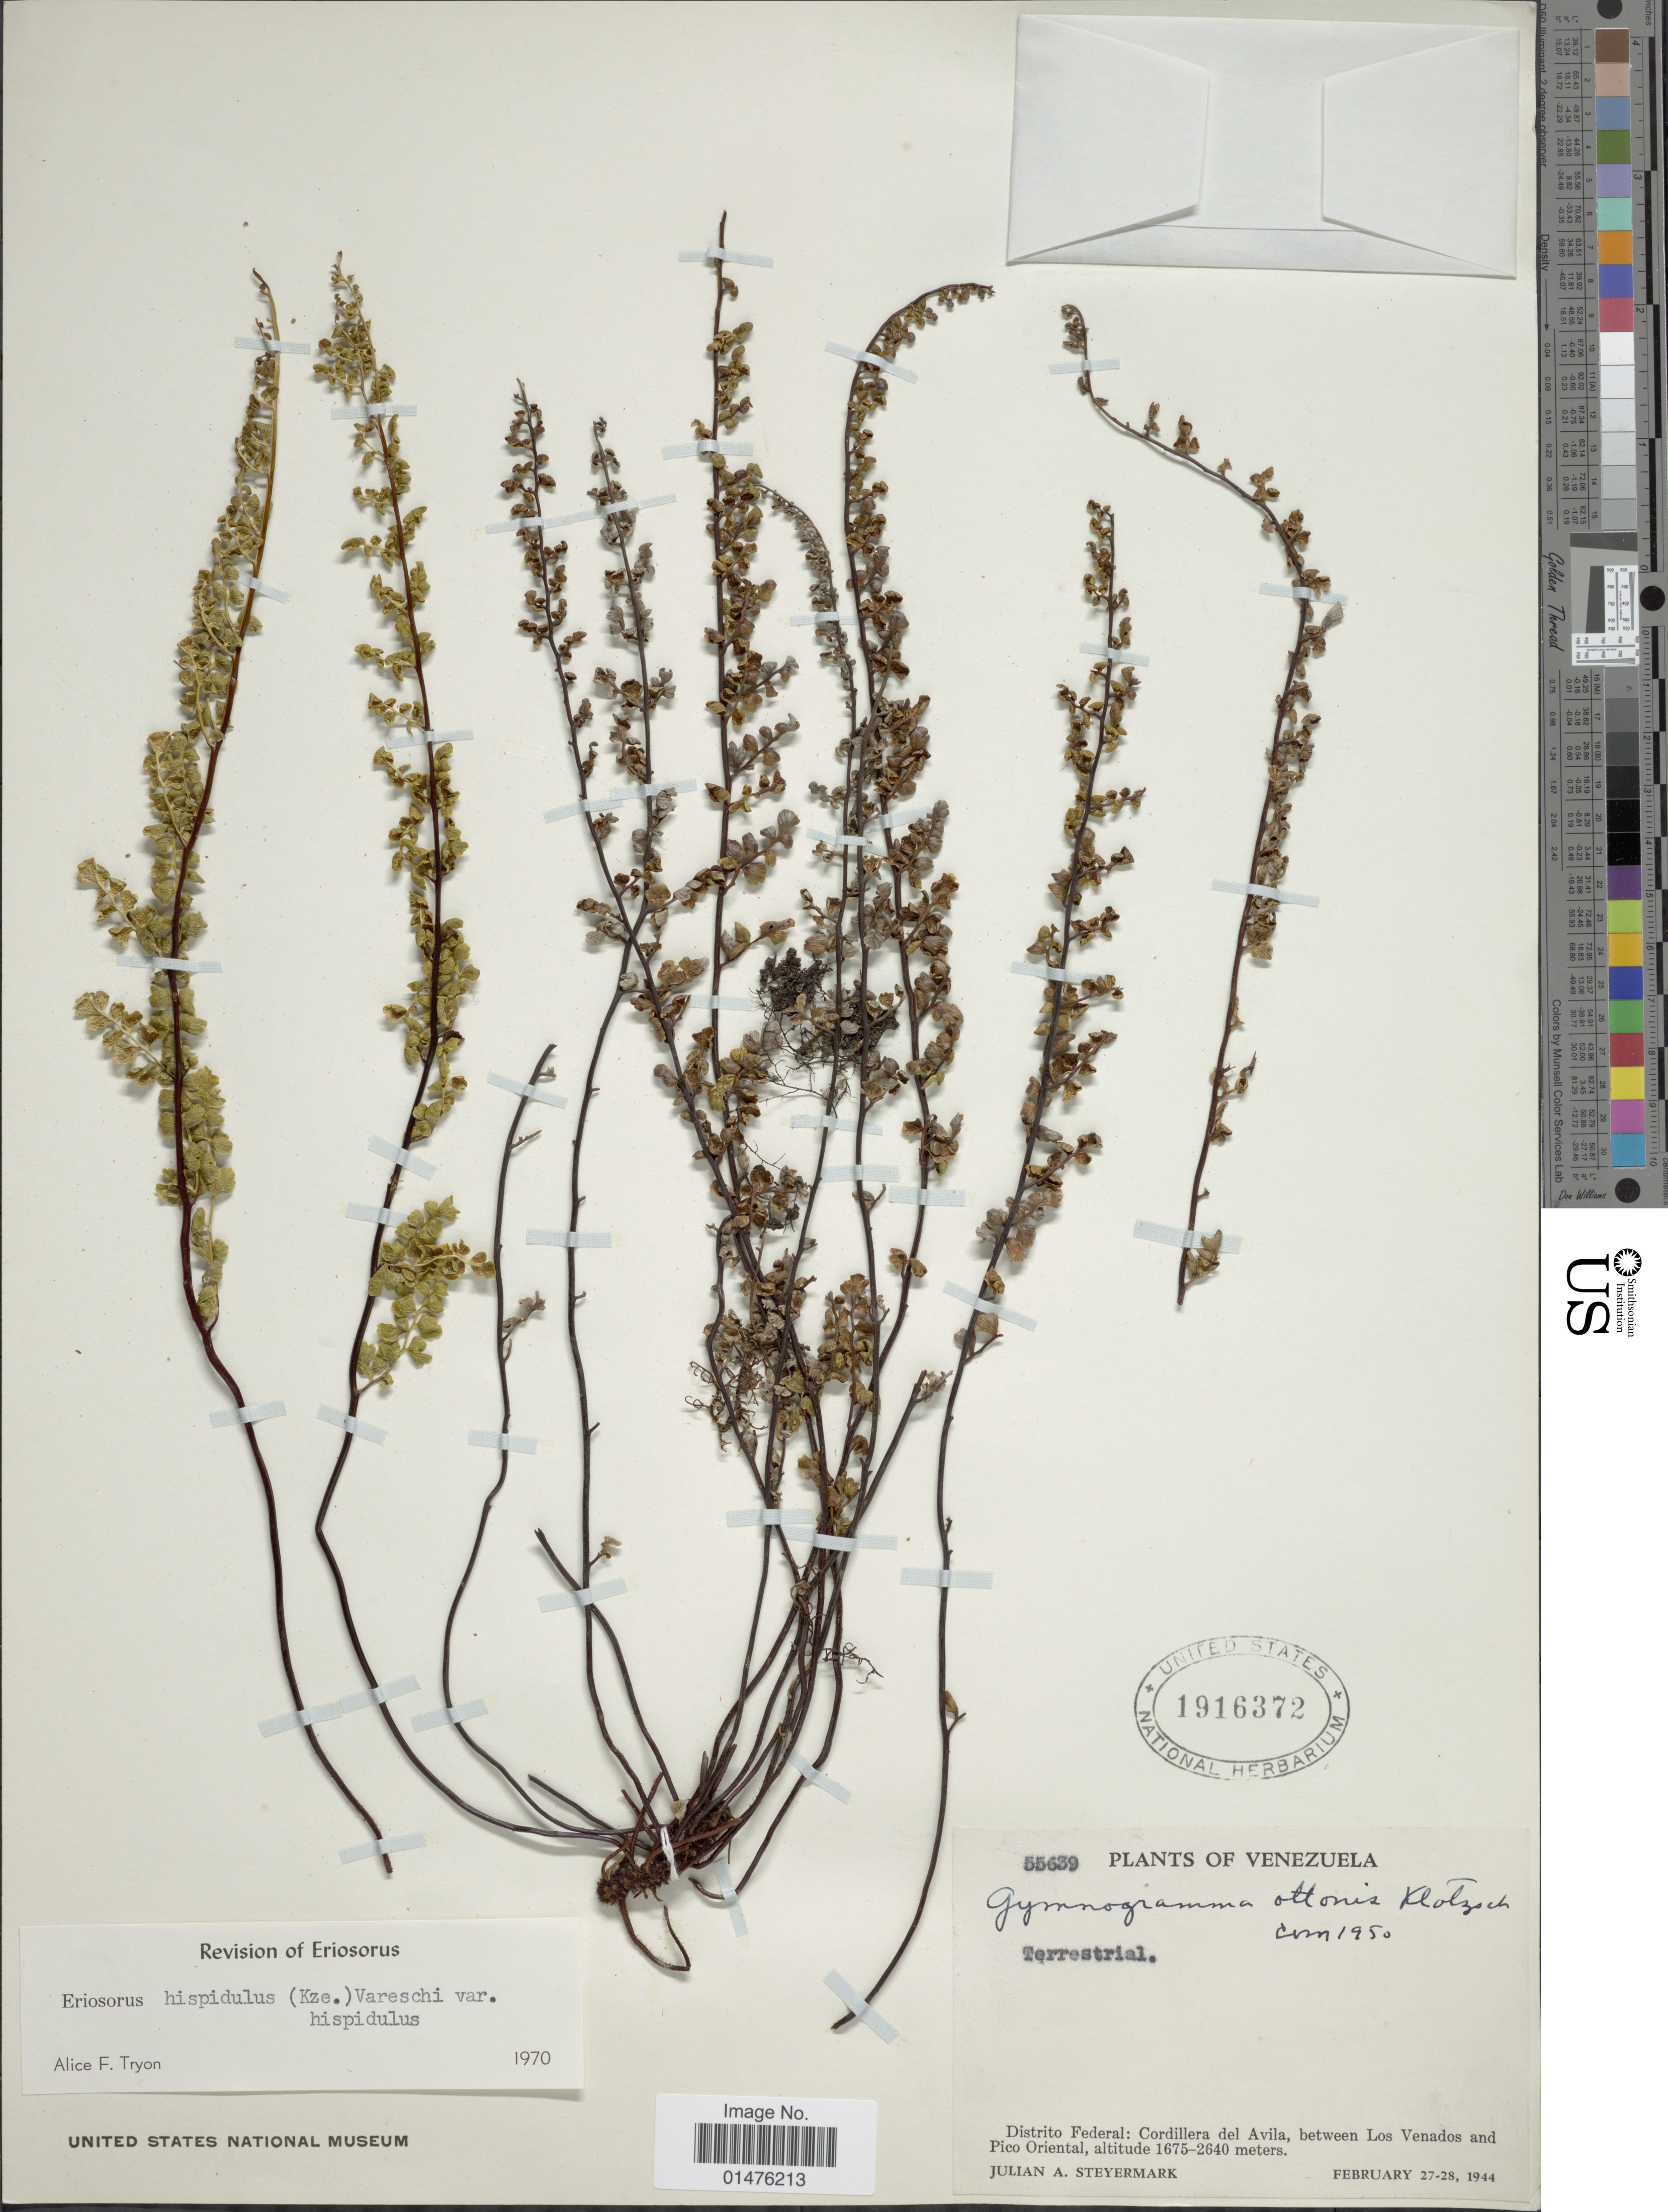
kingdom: Plantae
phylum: Tracheophyta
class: Polypodiopsida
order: Polypodiales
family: Pteridaceae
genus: Jamesonia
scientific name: Jamesonia hispidula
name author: Kunze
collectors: J. Steyermark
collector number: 55639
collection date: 1944-02-27/1944-02-28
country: Venezuela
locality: Distrito Federal: Cordillera del Avila, between LOs Venados and Pico Oriental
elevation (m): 1675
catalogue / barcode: US 1916372